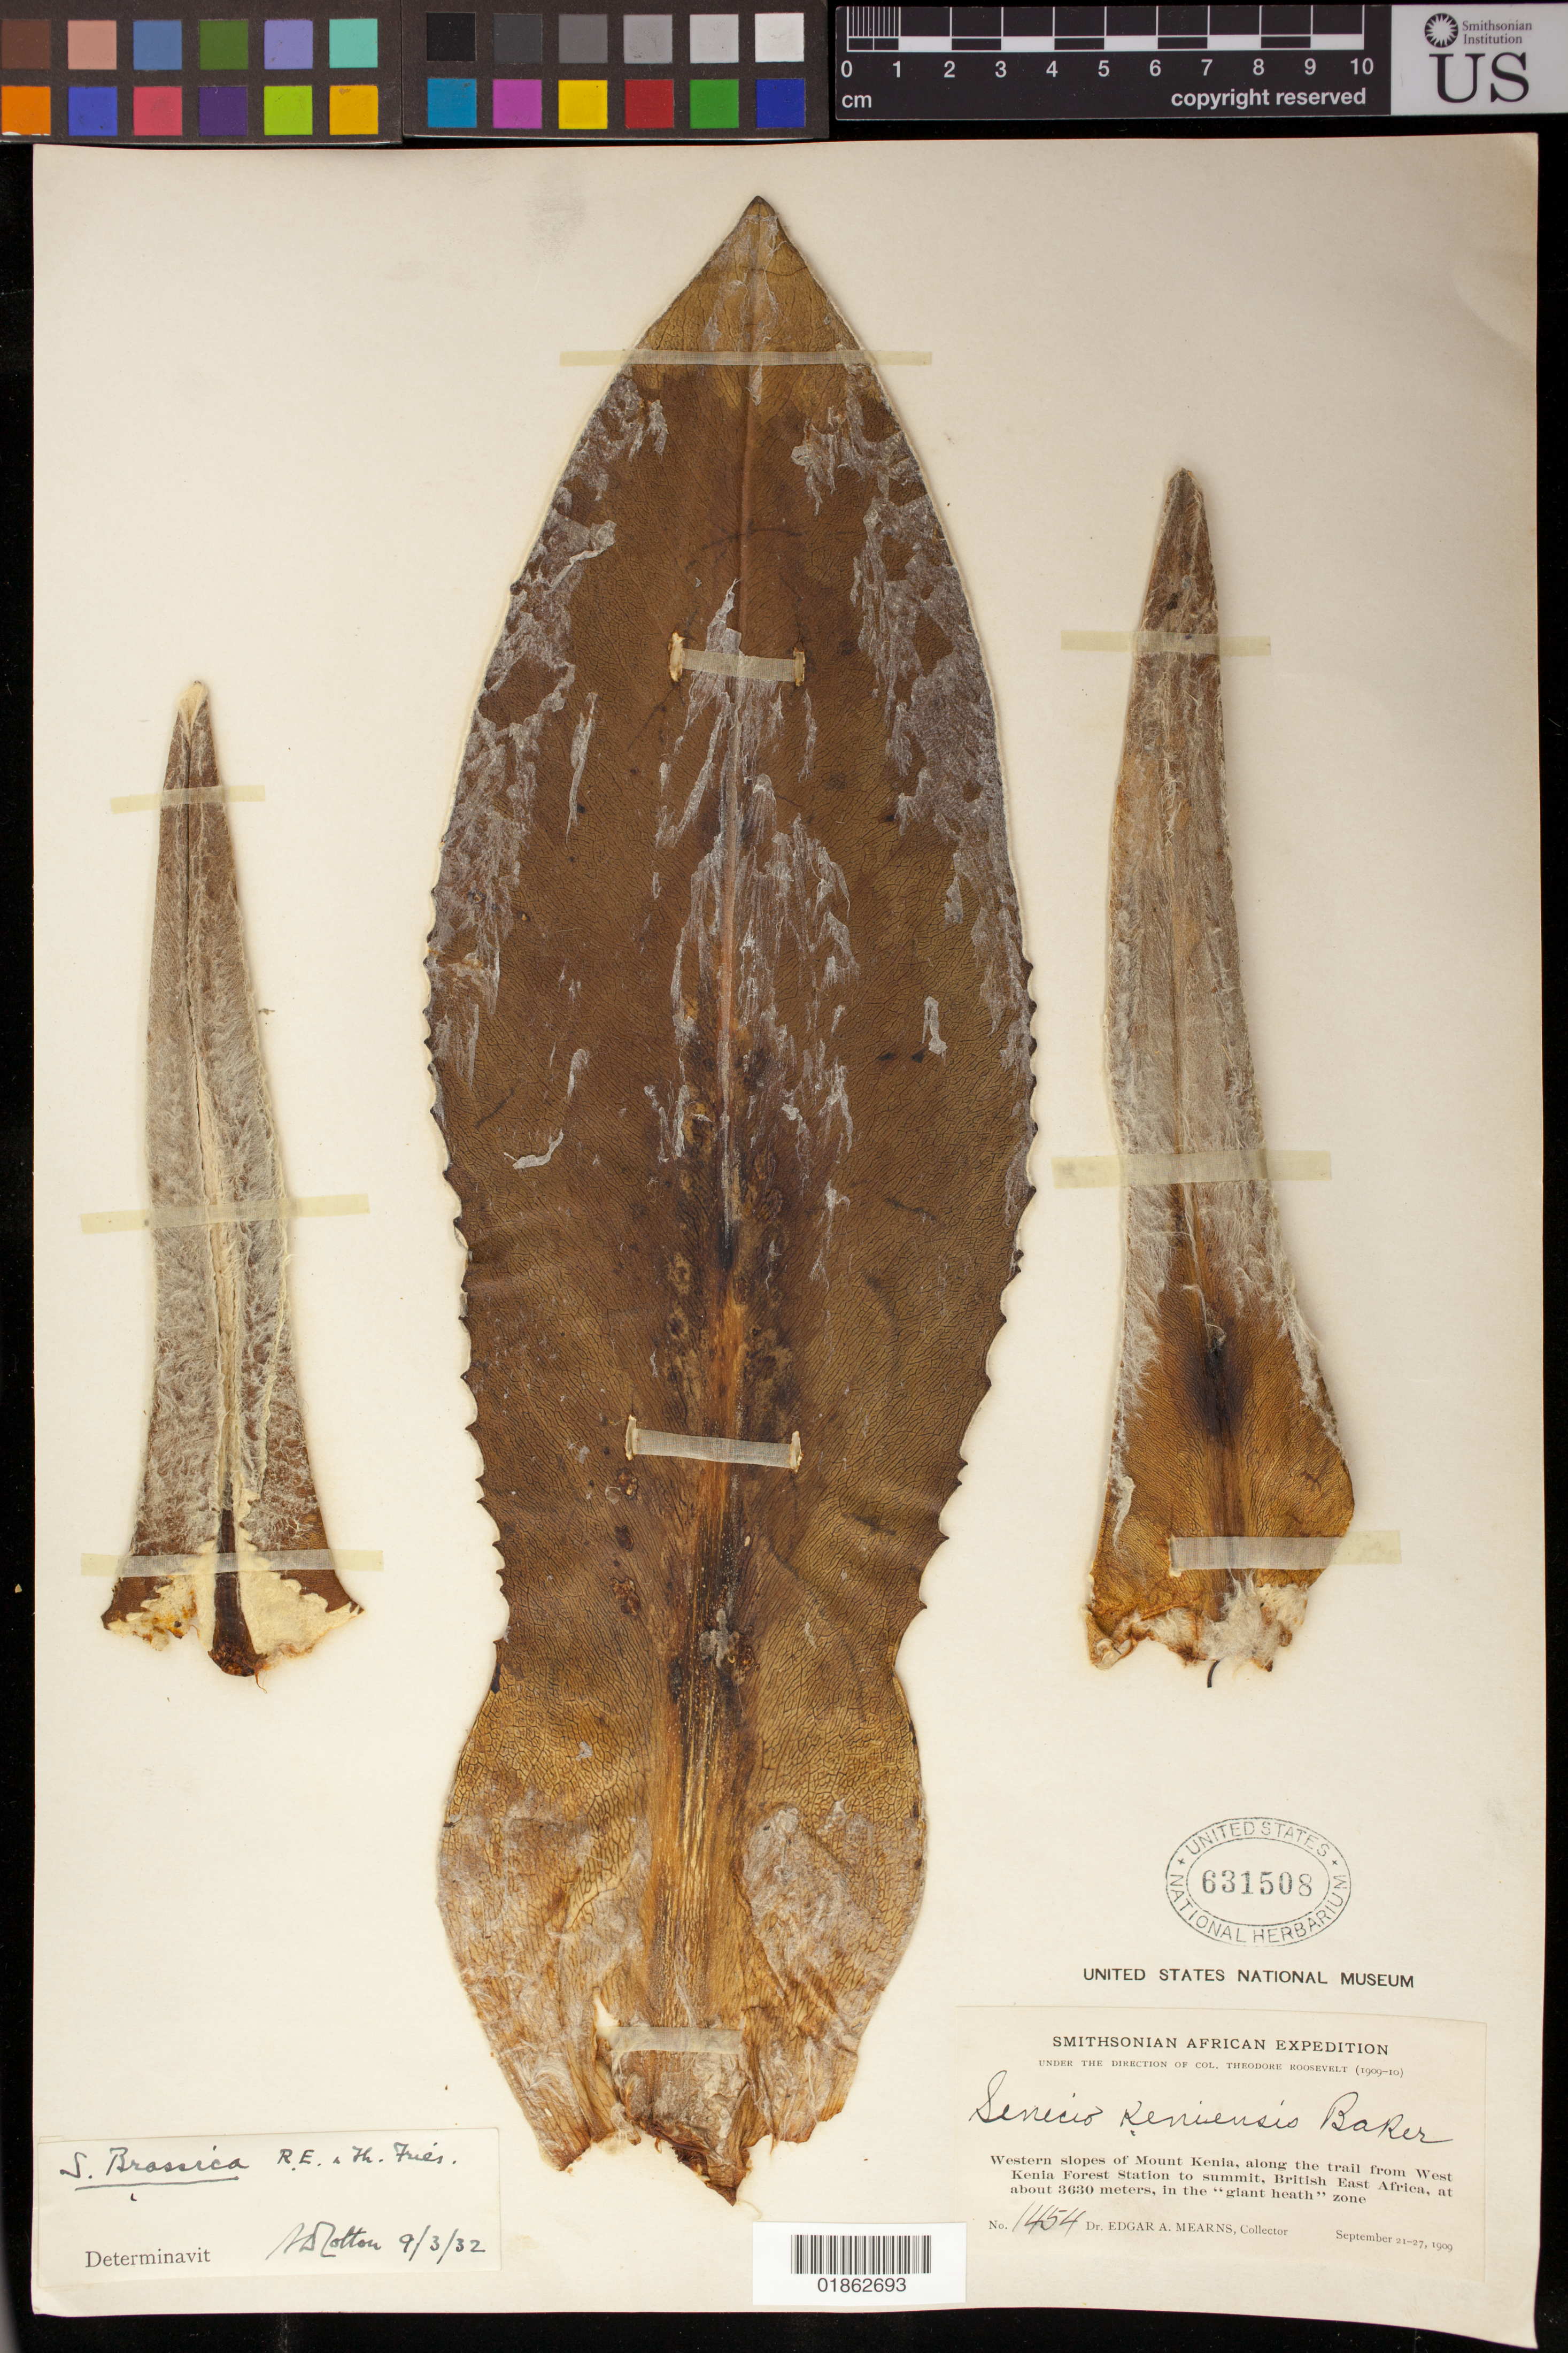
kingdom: Plantae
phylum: Tracheophyta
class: Magnoliopsida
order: Asterales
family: Asteraceae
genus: Senecio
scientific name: Senecio brassica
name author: R.E. Fr. & T.C.E. Fr.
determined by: Cotton, Arthur D.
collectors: E. A. Mearns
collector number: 1454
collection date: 1909-09-21/1909-09-27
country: Kenya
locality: Western slopes of Mount Kenia, along the trail from West Kenia Forest Station to summit, British East Africa, in the "giant heath" zone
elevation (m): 3630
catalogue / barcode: US 631508